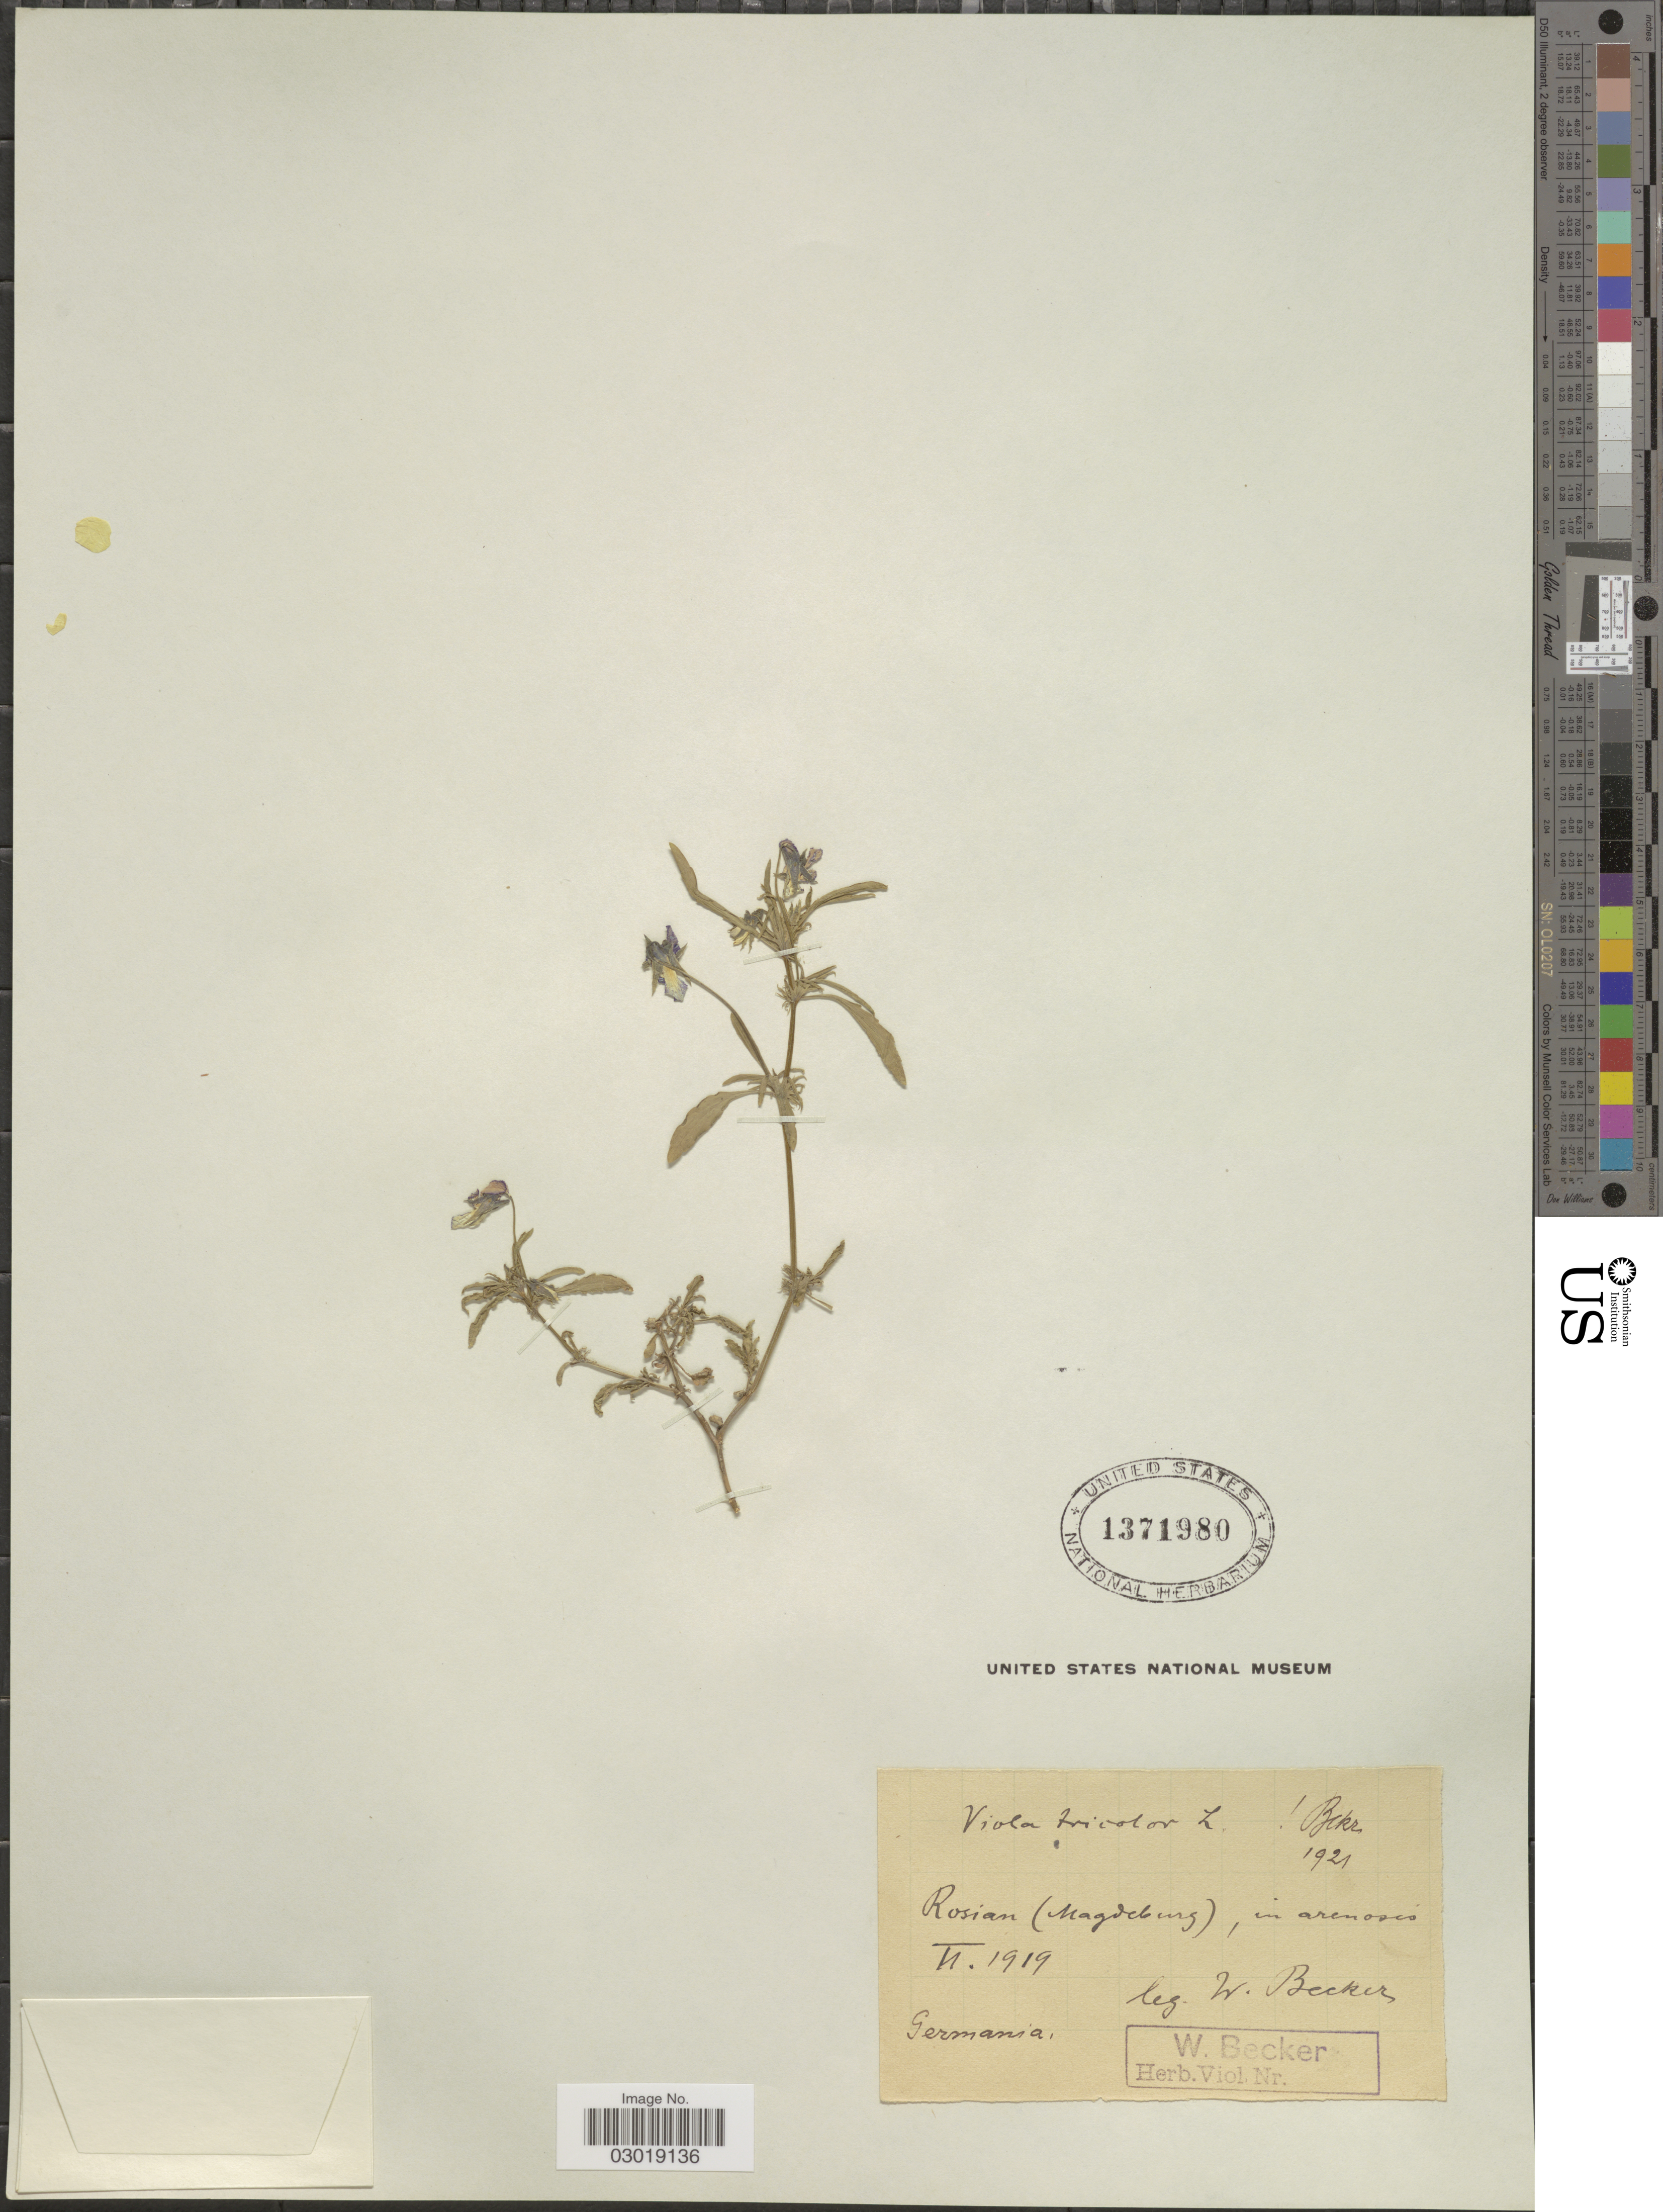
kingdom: Plantae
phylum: Tracheophyta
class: Magnoliopsida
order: Malpighiales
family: Violaceae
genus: Viola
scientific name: Viola tricolor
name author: L.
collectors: W. Becker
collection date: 1919-02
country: Germany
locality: Rosian (Magdeburg), in arenosis.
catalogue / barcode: US 1371980